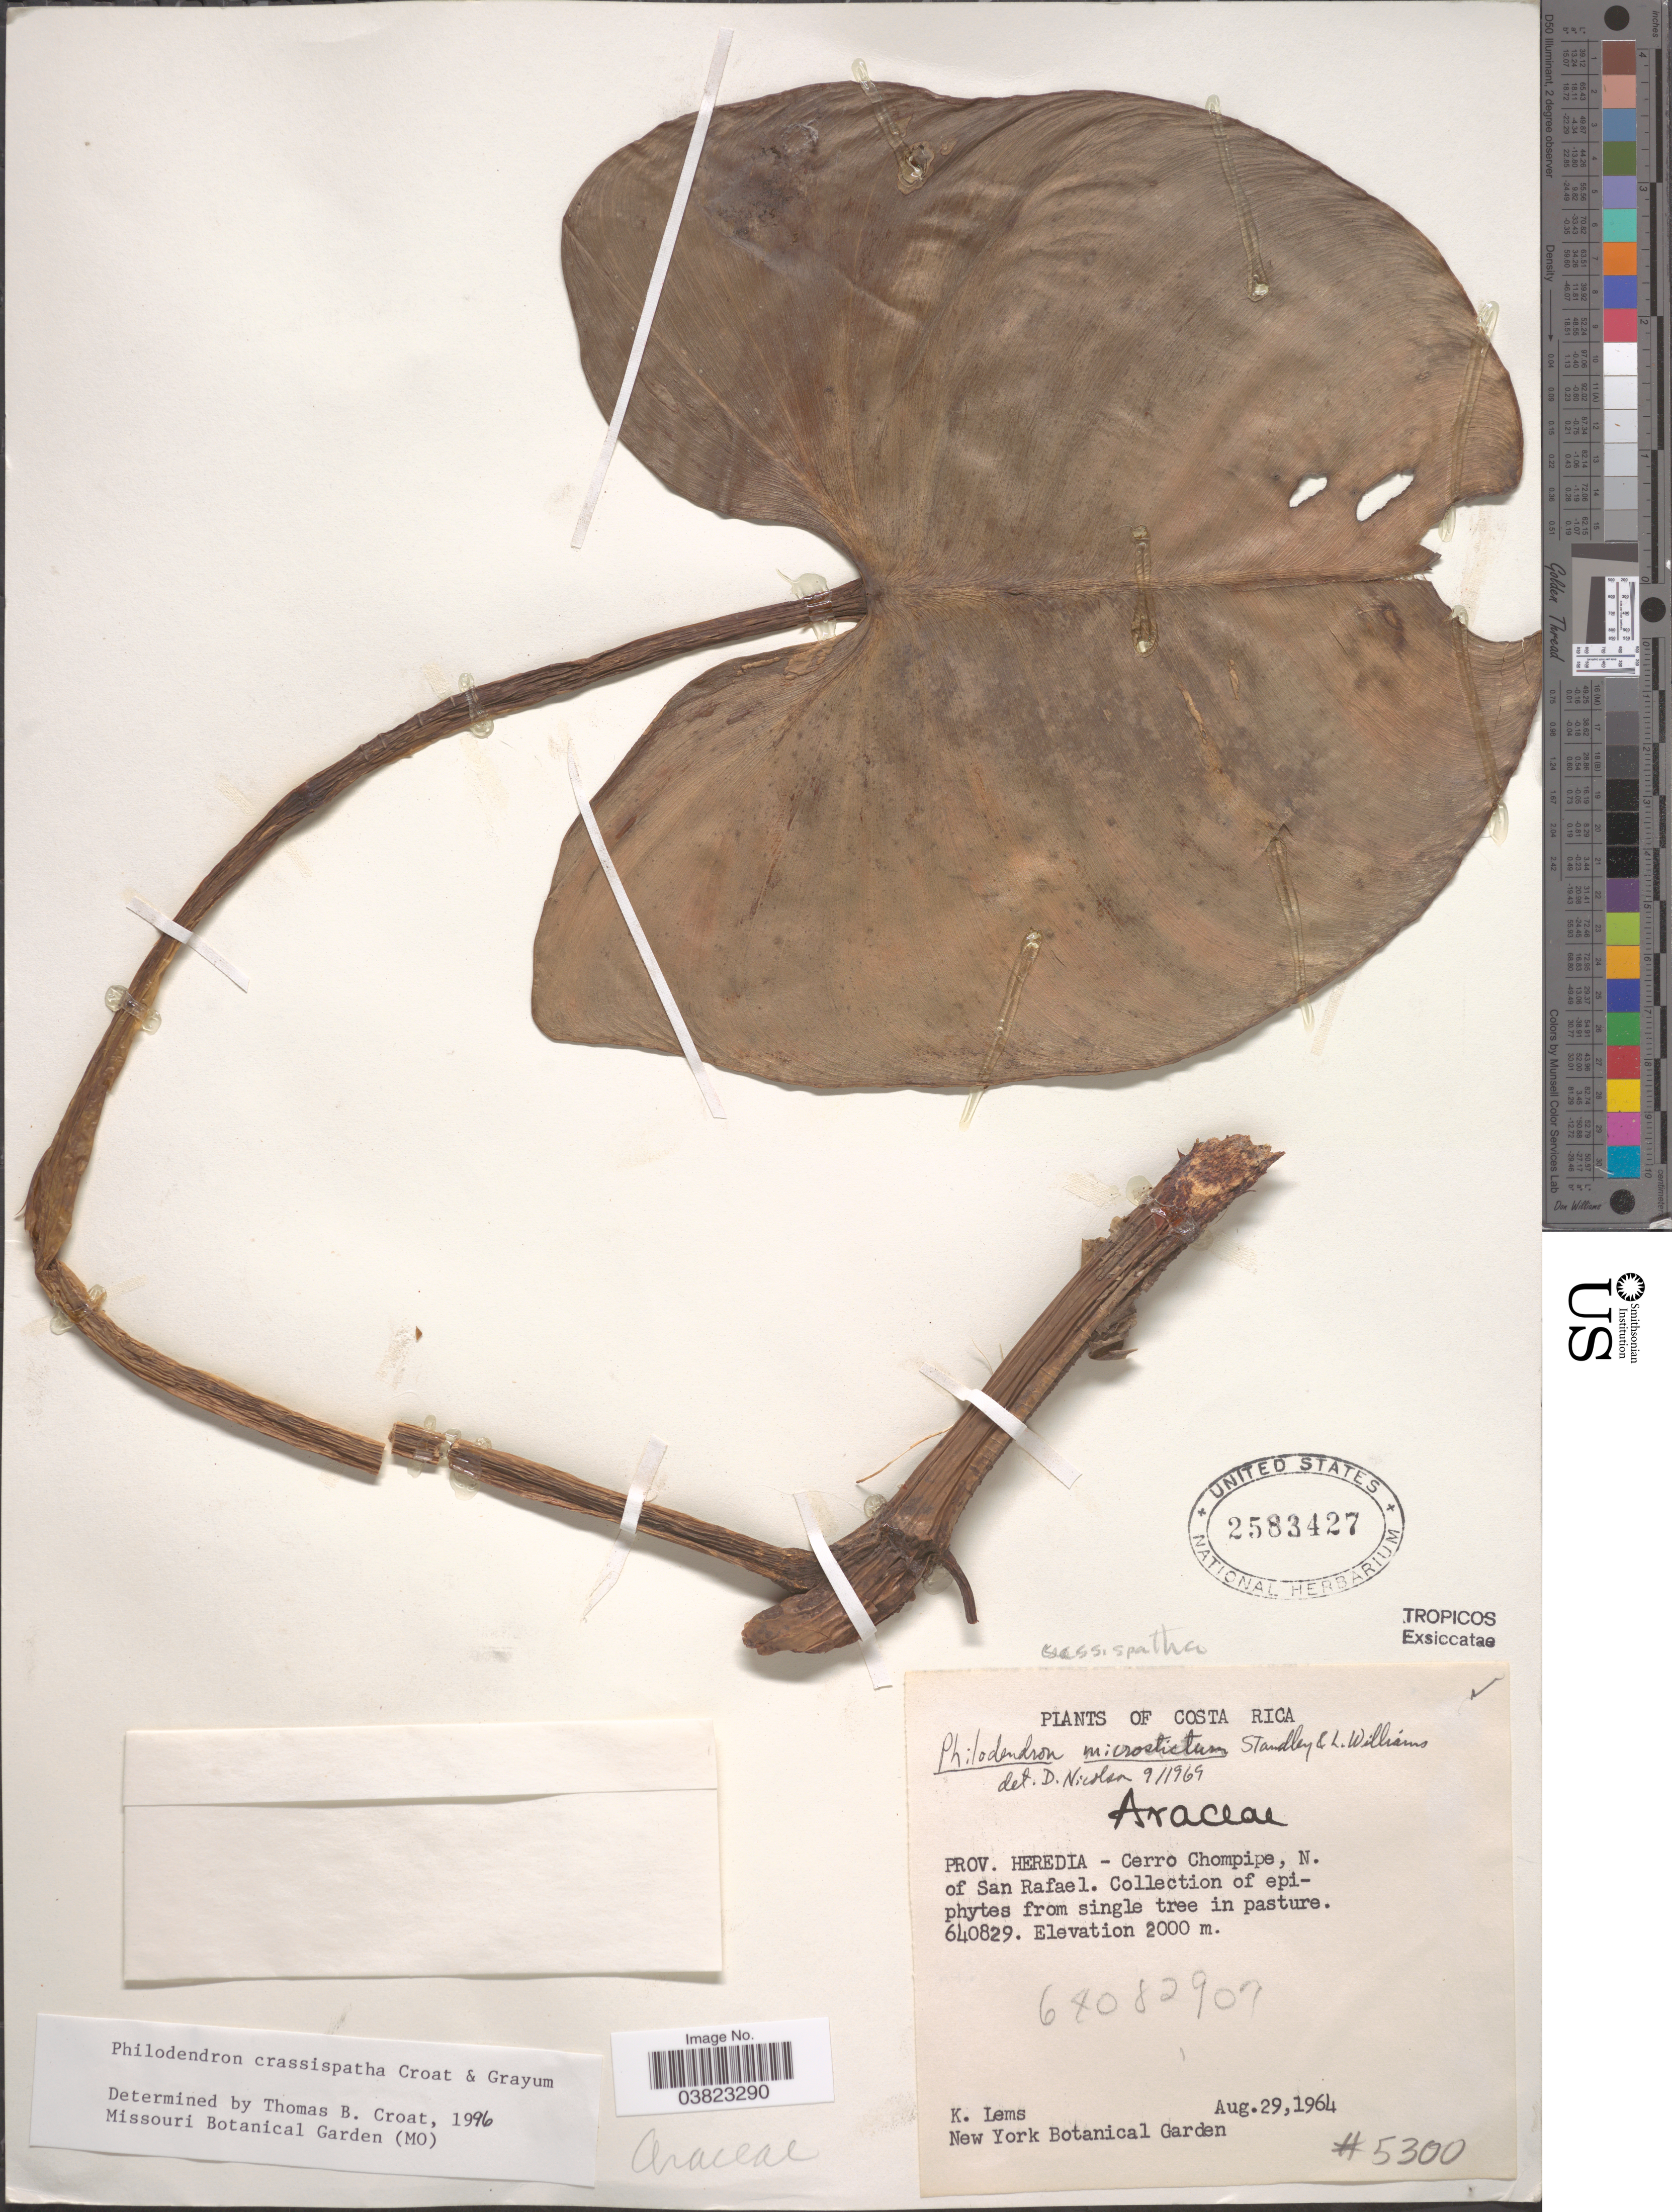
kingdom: Plantae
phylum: Tracheophyta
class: Liliopsida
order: Alismatales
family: Araceae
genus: Philodendron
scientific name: Philodendron crassispathum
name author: Croat & Grayum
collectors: K. Lems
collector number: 5300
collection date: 1964-08-29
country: Costa Rica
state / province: Heredia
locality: Cerro Chompipe, N. of San Rafael.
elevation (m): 2000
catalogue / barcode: US 2583427